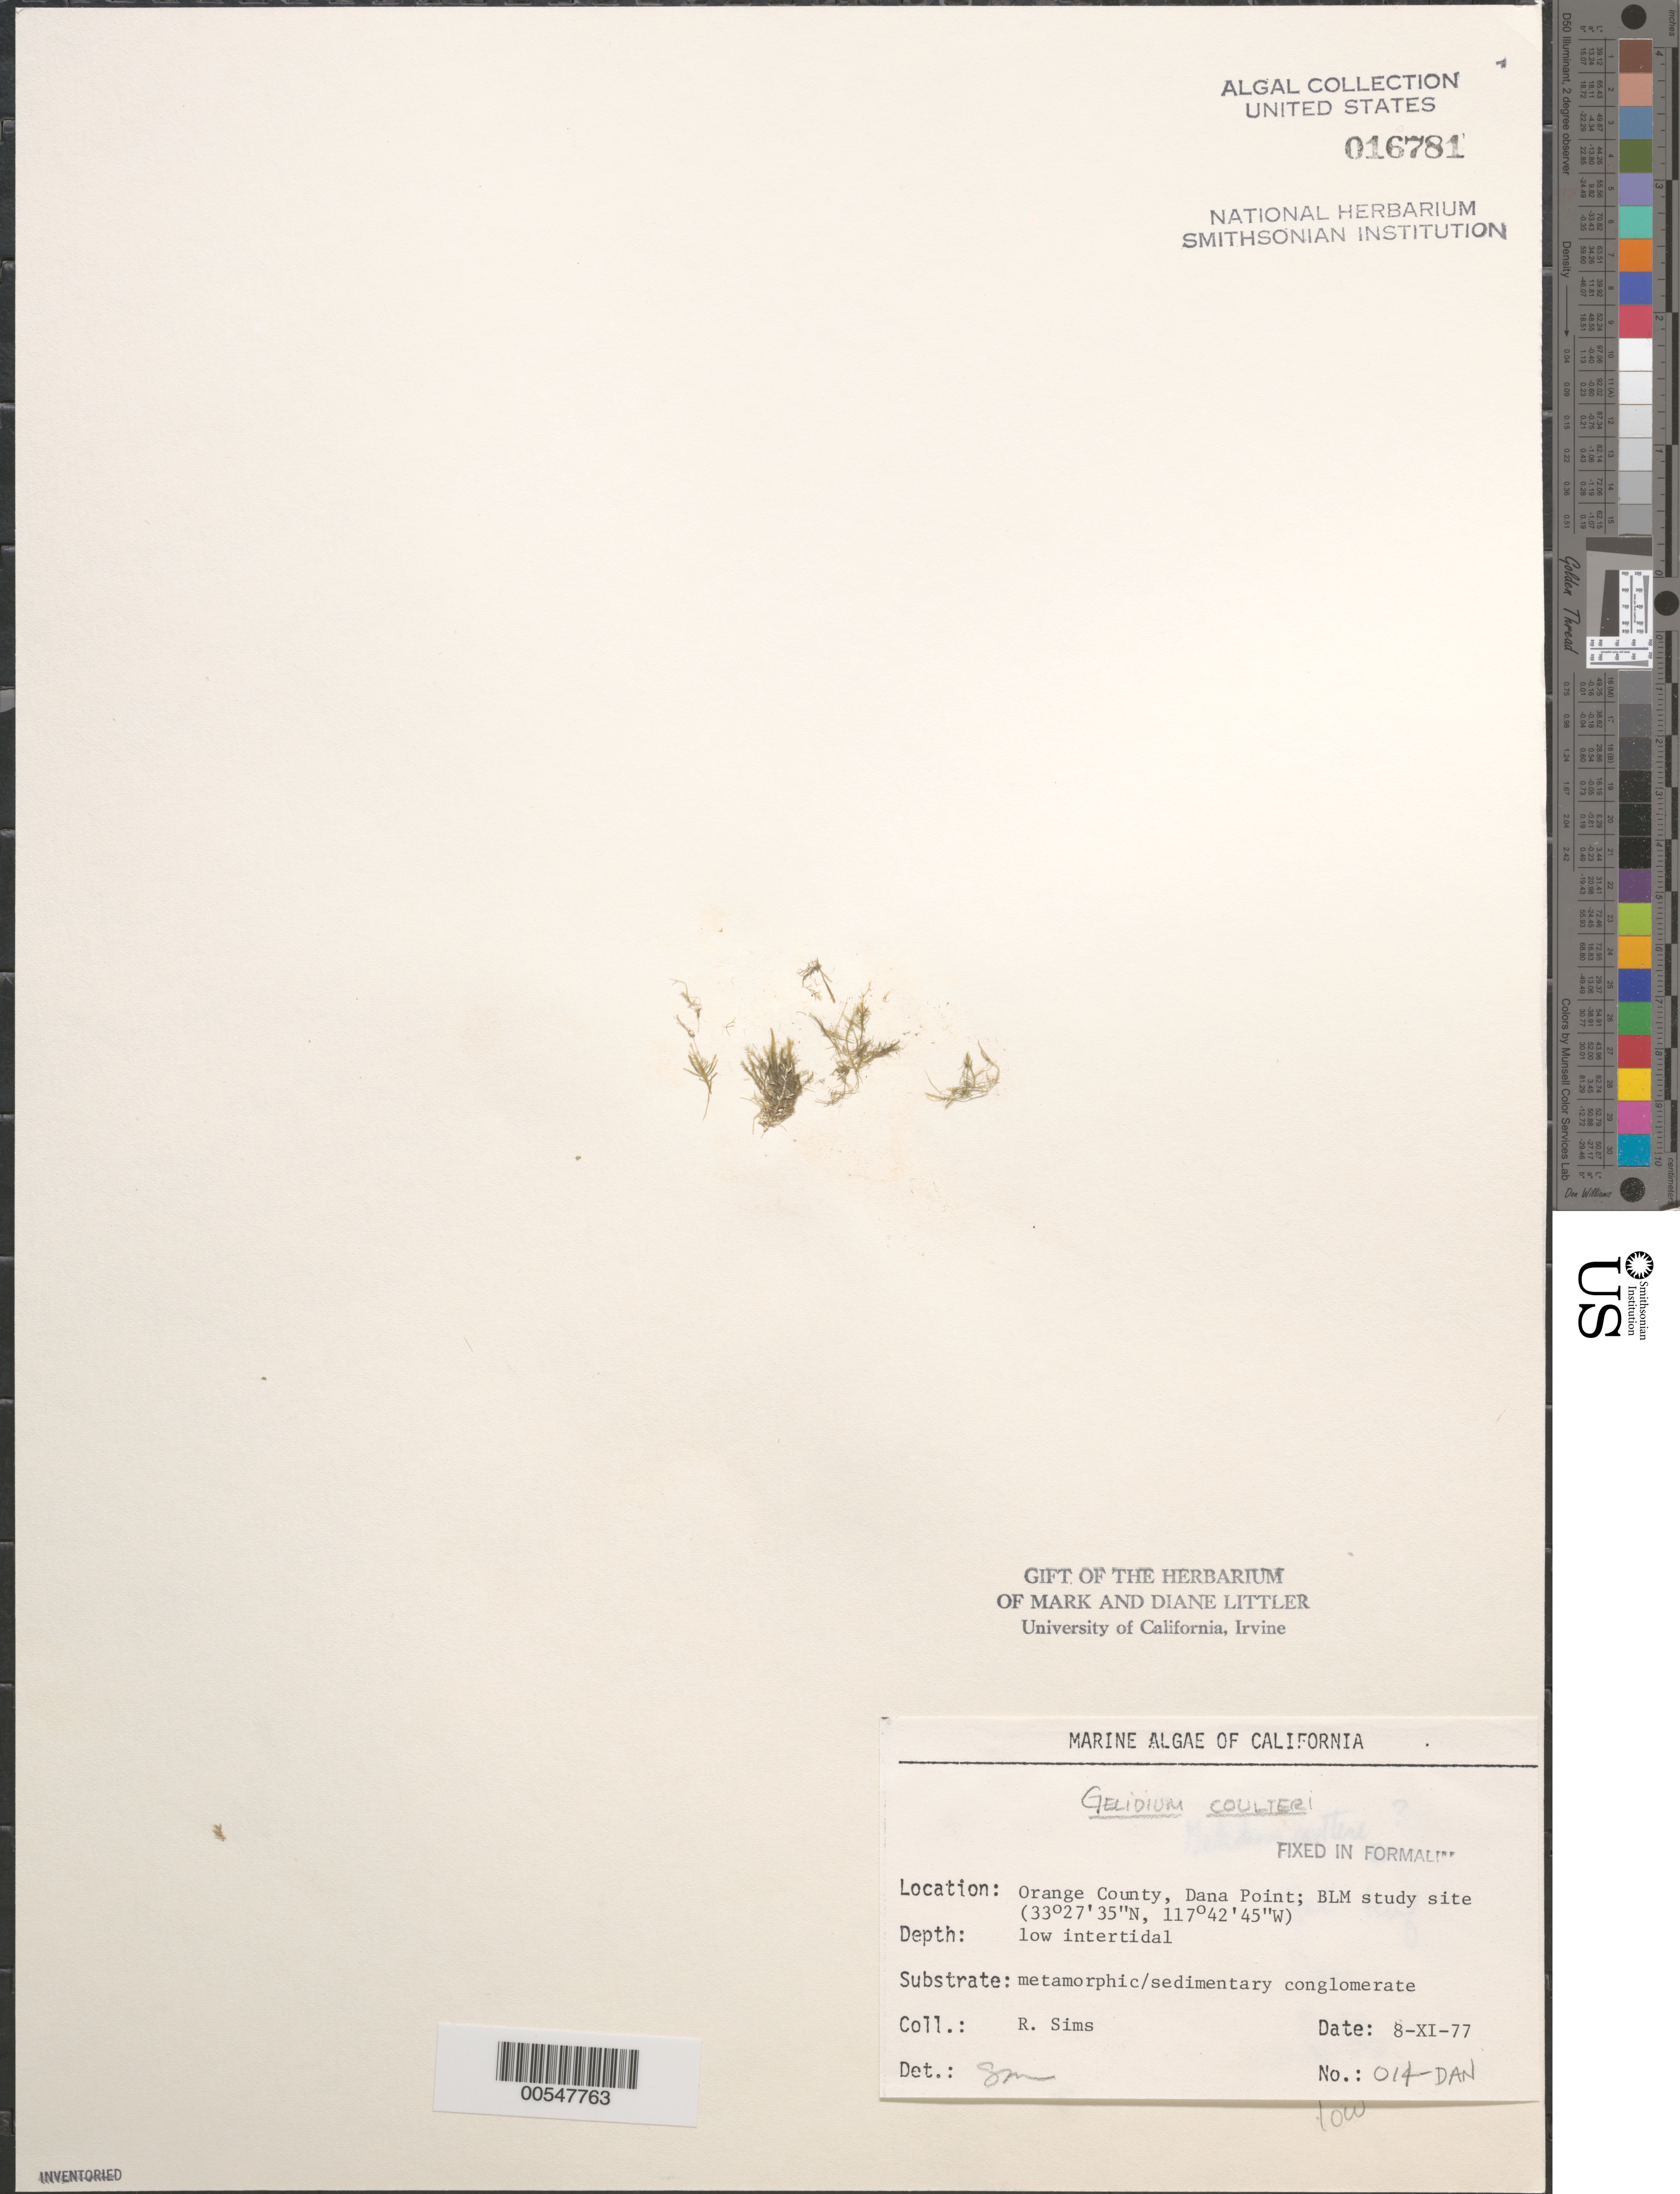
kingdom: Plantae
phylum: Rhodophyta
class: Florideophyceae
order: Gelidiales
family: Gelidiaceae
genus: Gelidium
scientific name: Gelidium coulteri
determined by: Murray, S. N.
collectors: R. H. Sims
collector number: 014-DAN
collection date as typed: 08 Nov 1977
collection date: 1977-11-08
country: United States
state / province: California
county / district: Orange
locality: Dana Point, 1 km north of marina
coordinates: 33 27'35"N, 117 42'45"W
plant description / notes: BLM-SOCALBIGHT Rocky Intertidal Survey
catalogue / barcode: US 16781